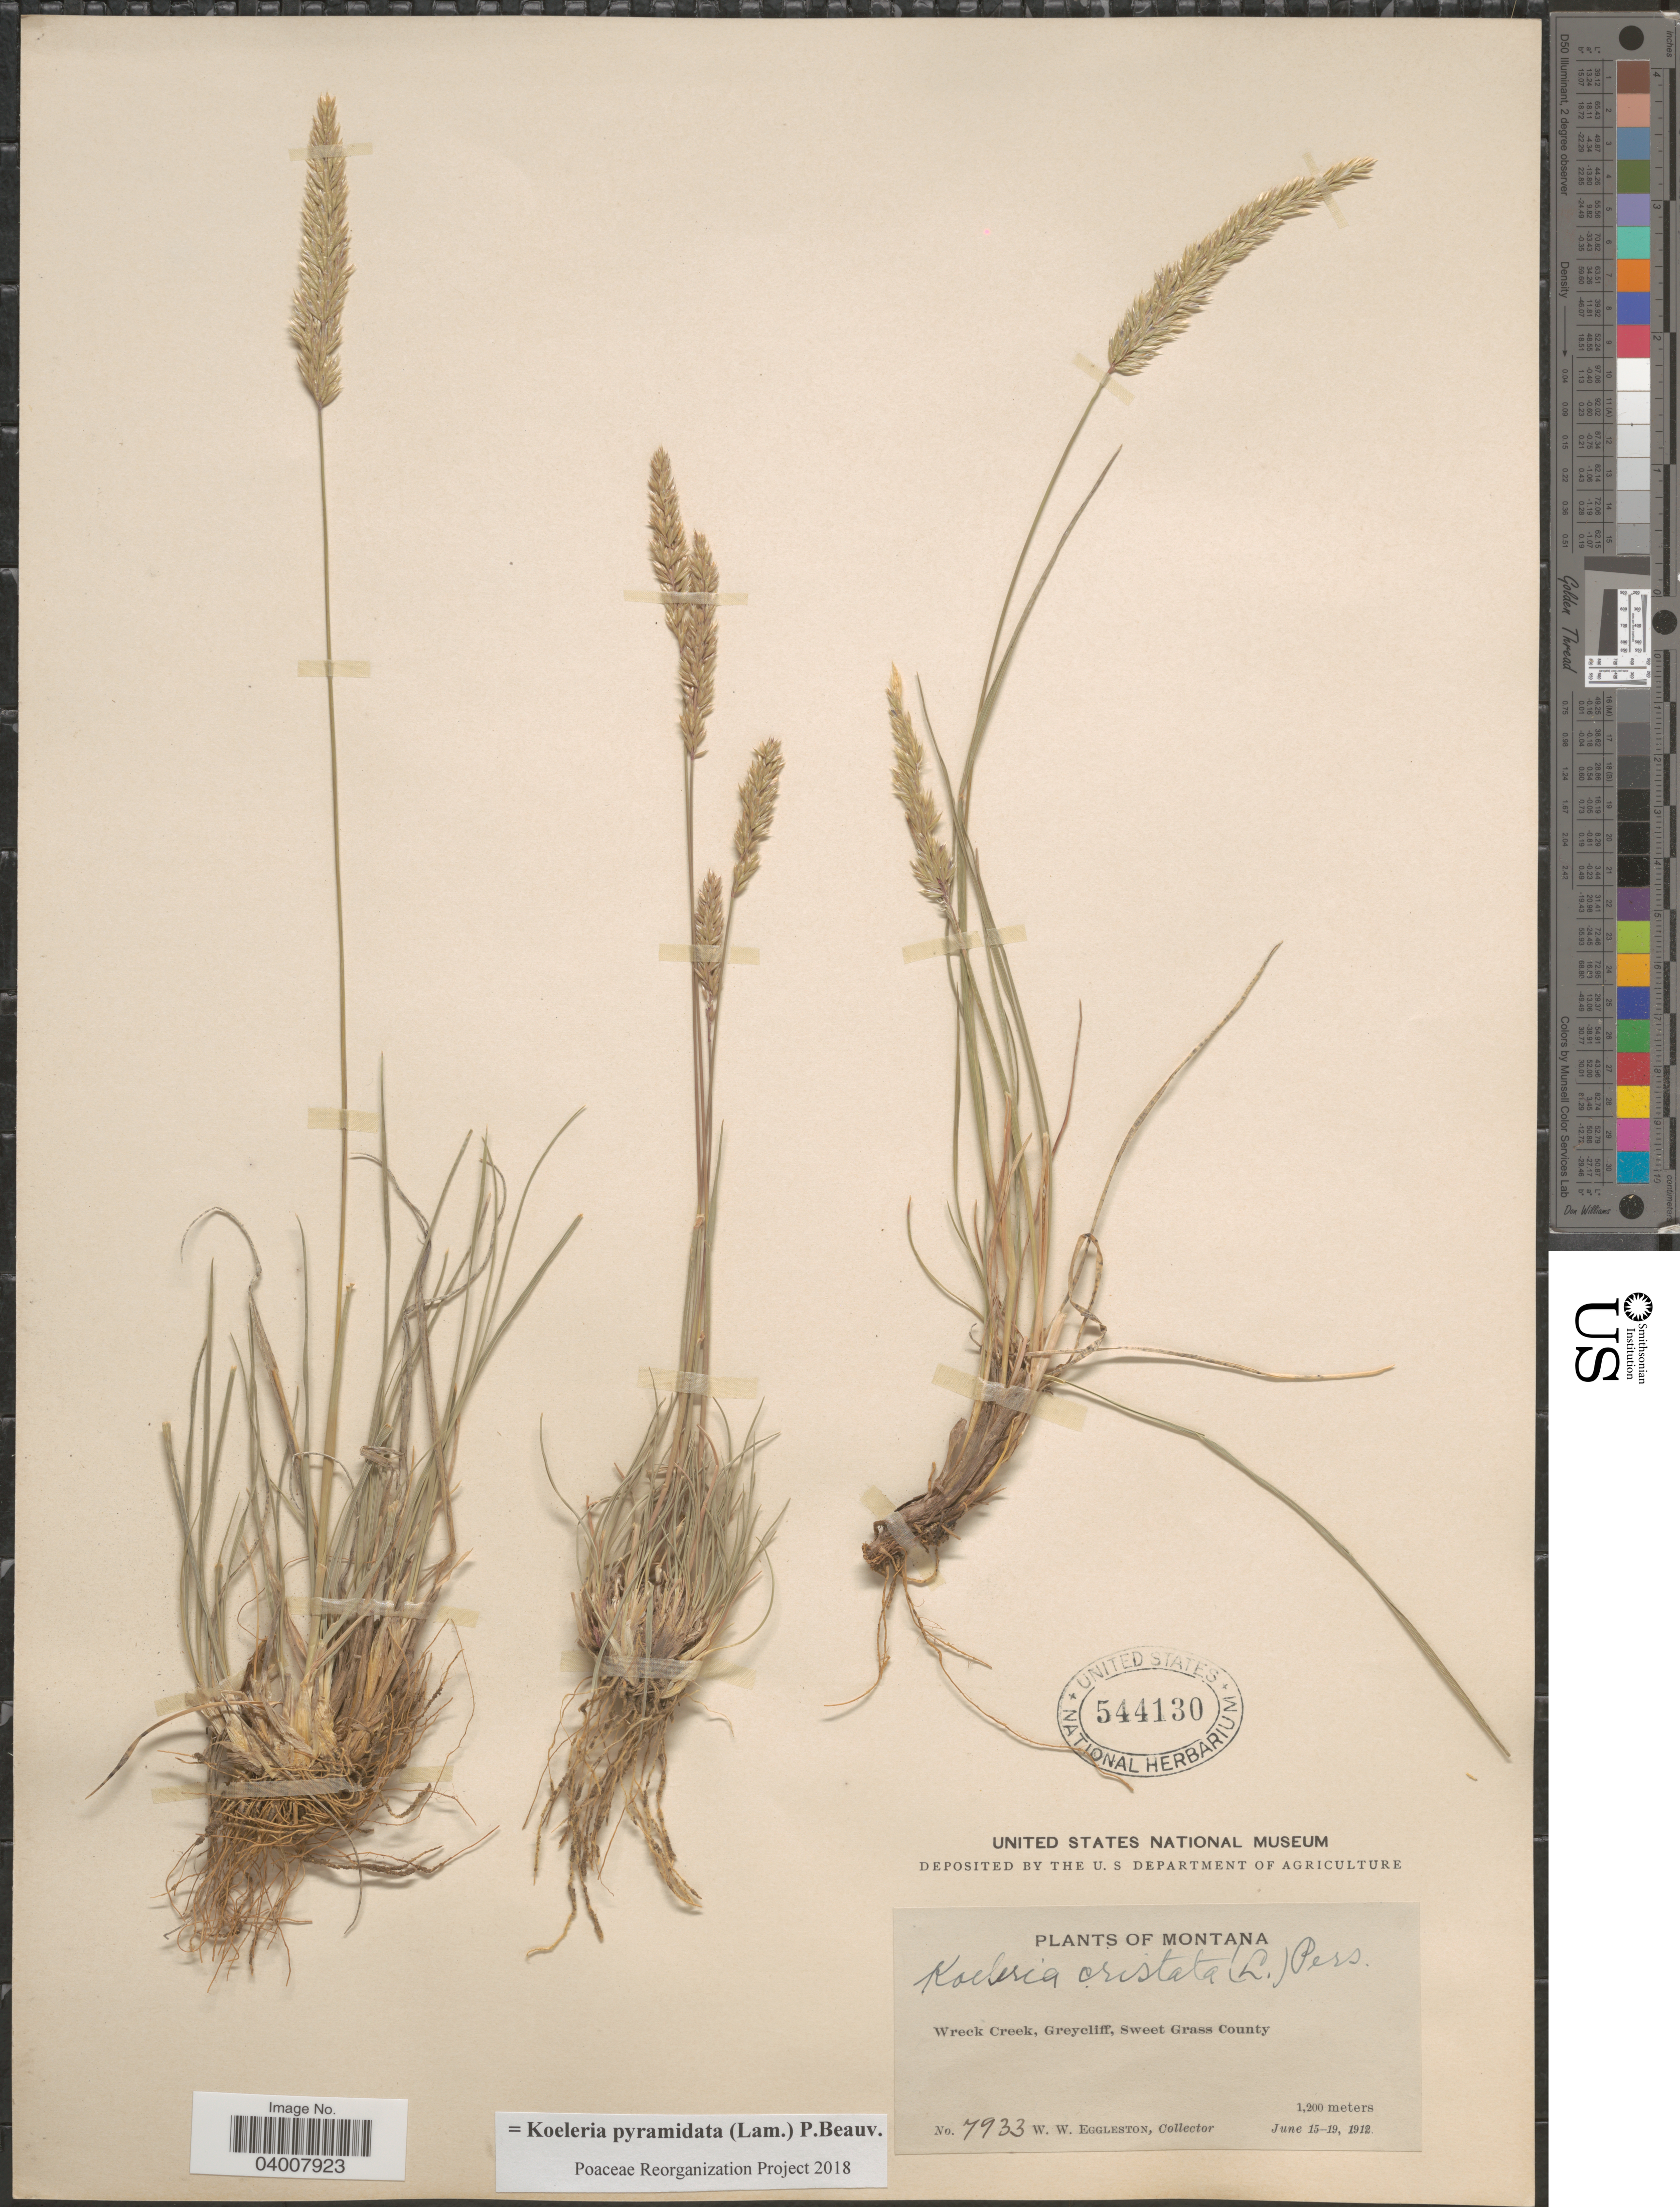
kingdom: Plantae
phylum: Tracheophyta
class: Liliopsida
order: Poales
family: Poaceae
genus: Koeleria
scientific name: Koeleria pyramidata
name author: (Lam.) P. Beauv.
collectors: W. W. Eggleston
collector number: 7933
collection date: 1912-06-15/1912-06-19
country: United States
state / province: Montana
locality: Wreck Creek, Greycliff, Sweet Grass County.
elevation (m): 1200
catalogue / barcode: US 544130